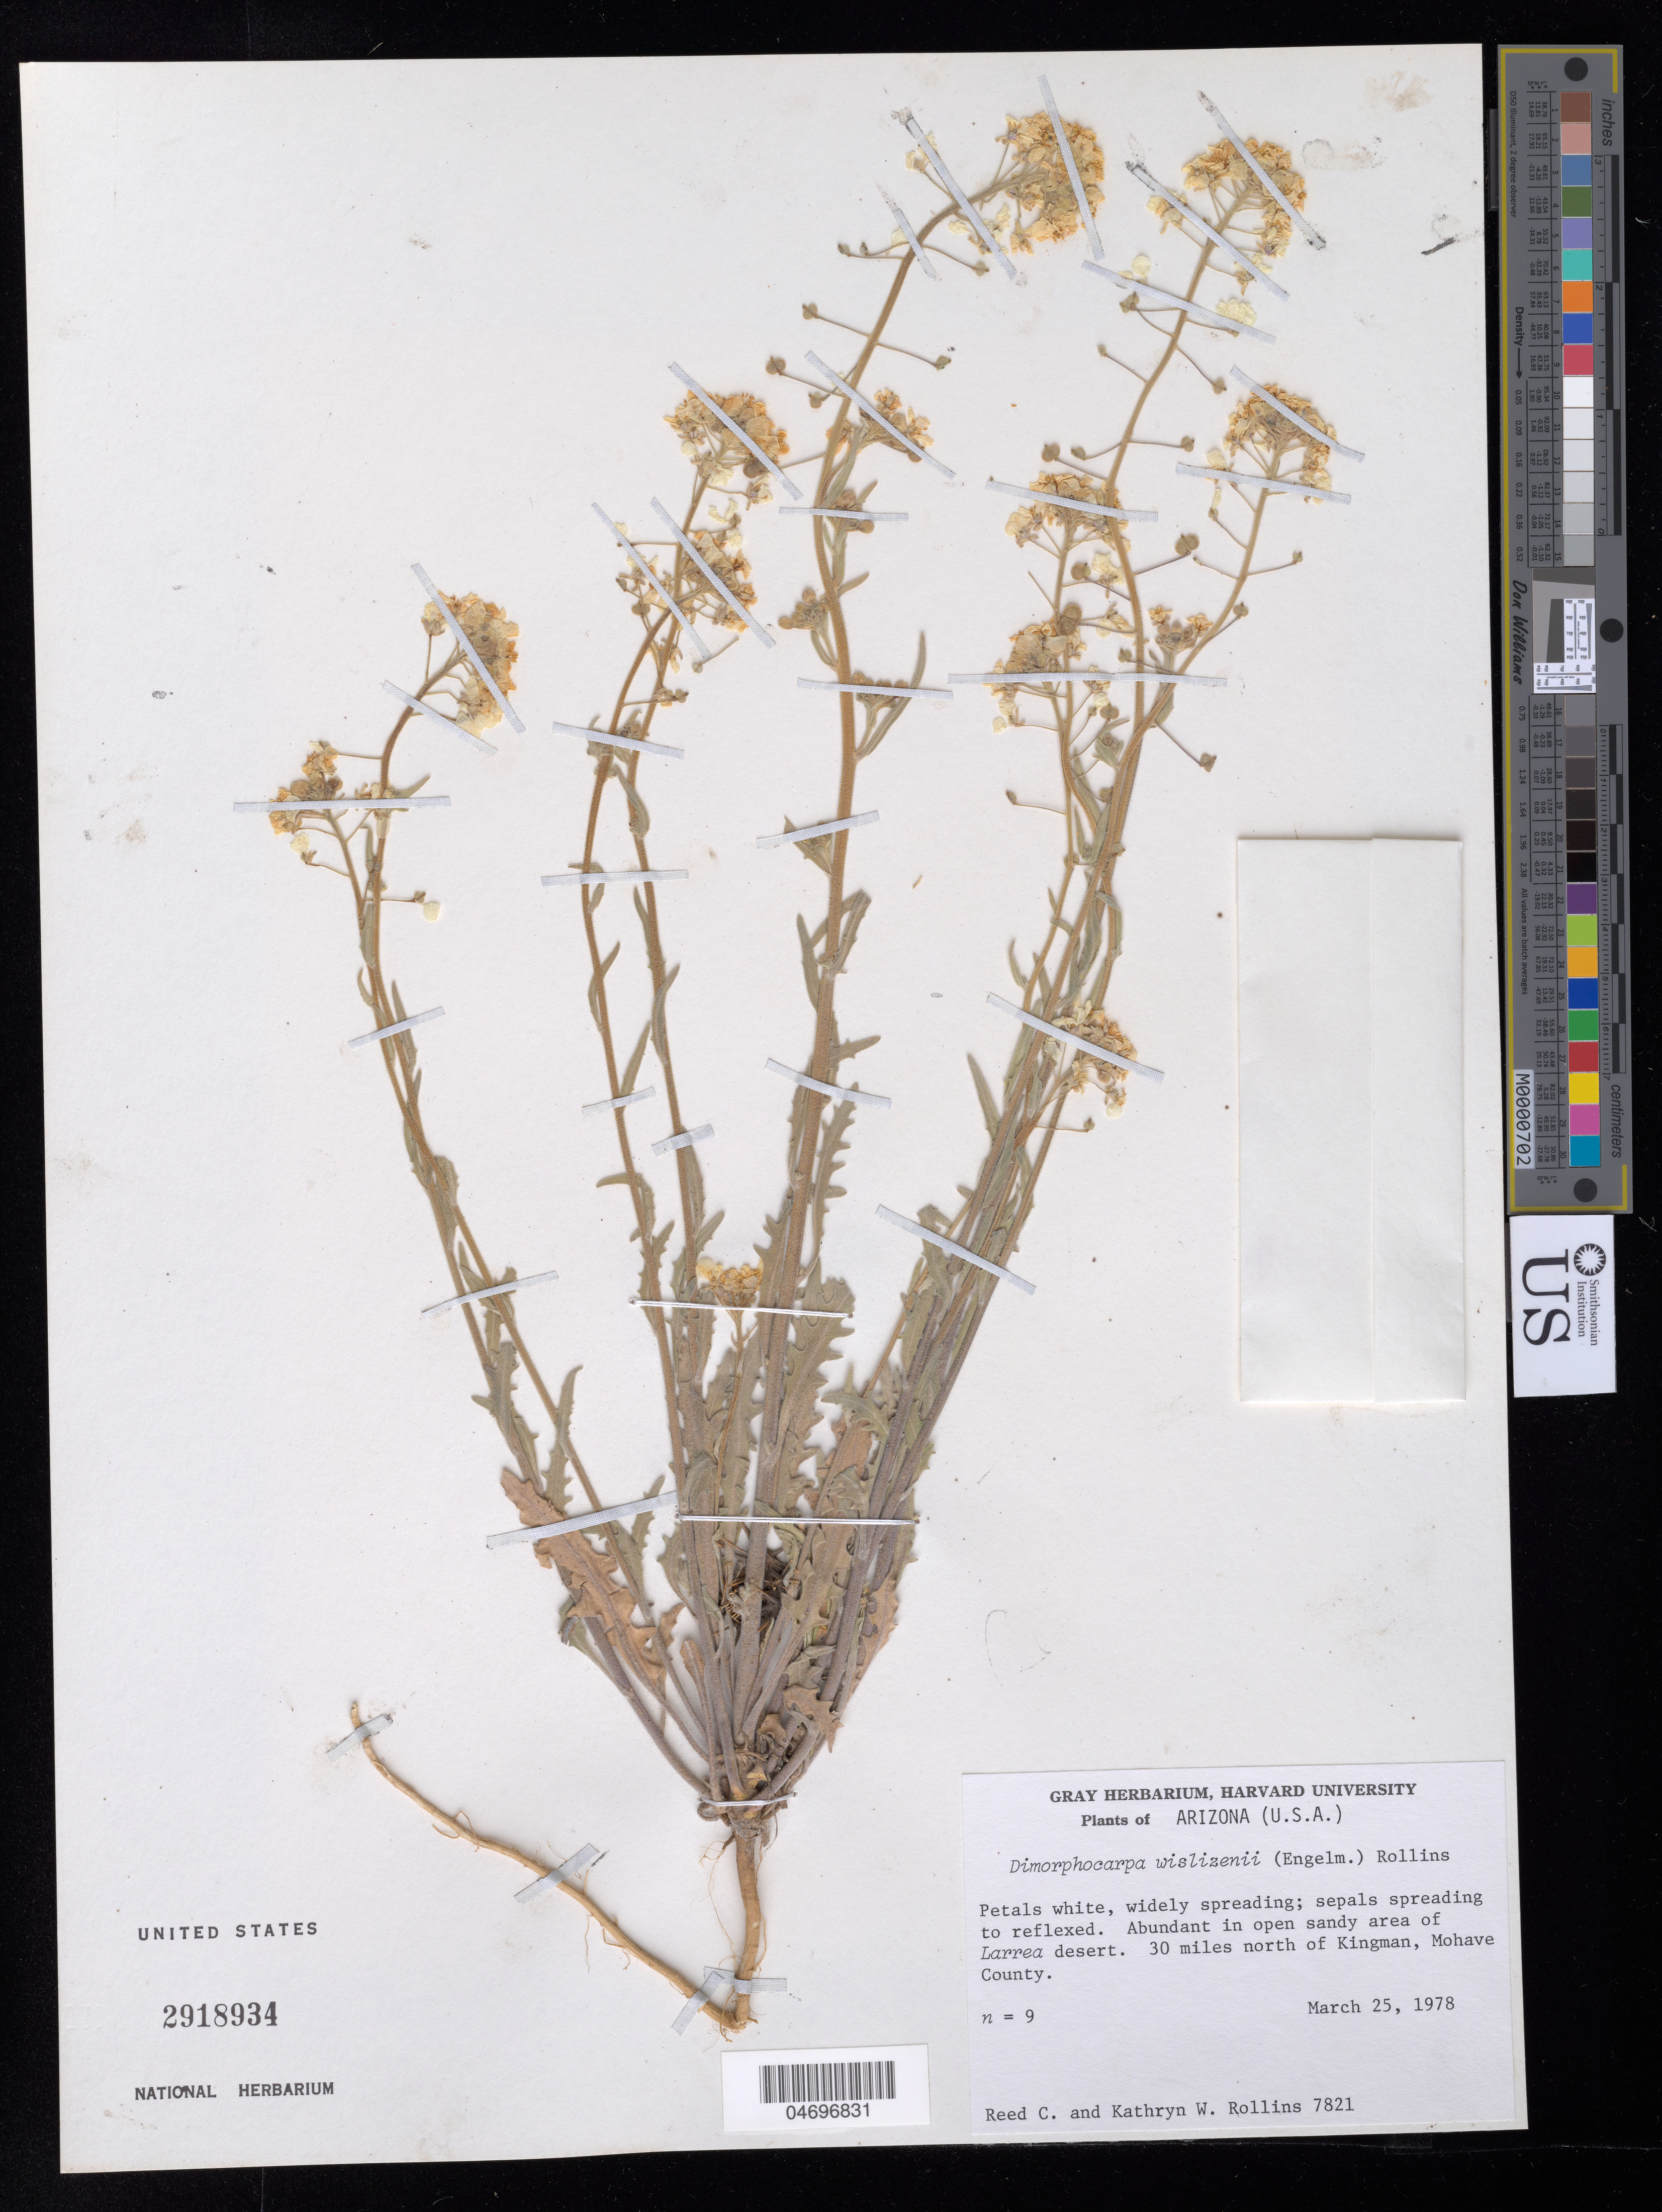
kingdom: Plantae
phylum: Tracheophyta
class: Magnoliopsida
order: Brassicales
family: Brassicaceae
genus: Dimorphocarpa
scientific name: Dimorphocarpa wislizeni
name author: (Engelm.) Rollins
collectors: R. C. Rollins & K. W. Rollins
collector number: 7821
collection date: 1978-03-25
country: United States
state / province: Arizona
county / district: Mohave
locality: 30 miles north of Kingman,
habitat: In open sandy area of Larrea desert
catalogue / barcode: US 2918934